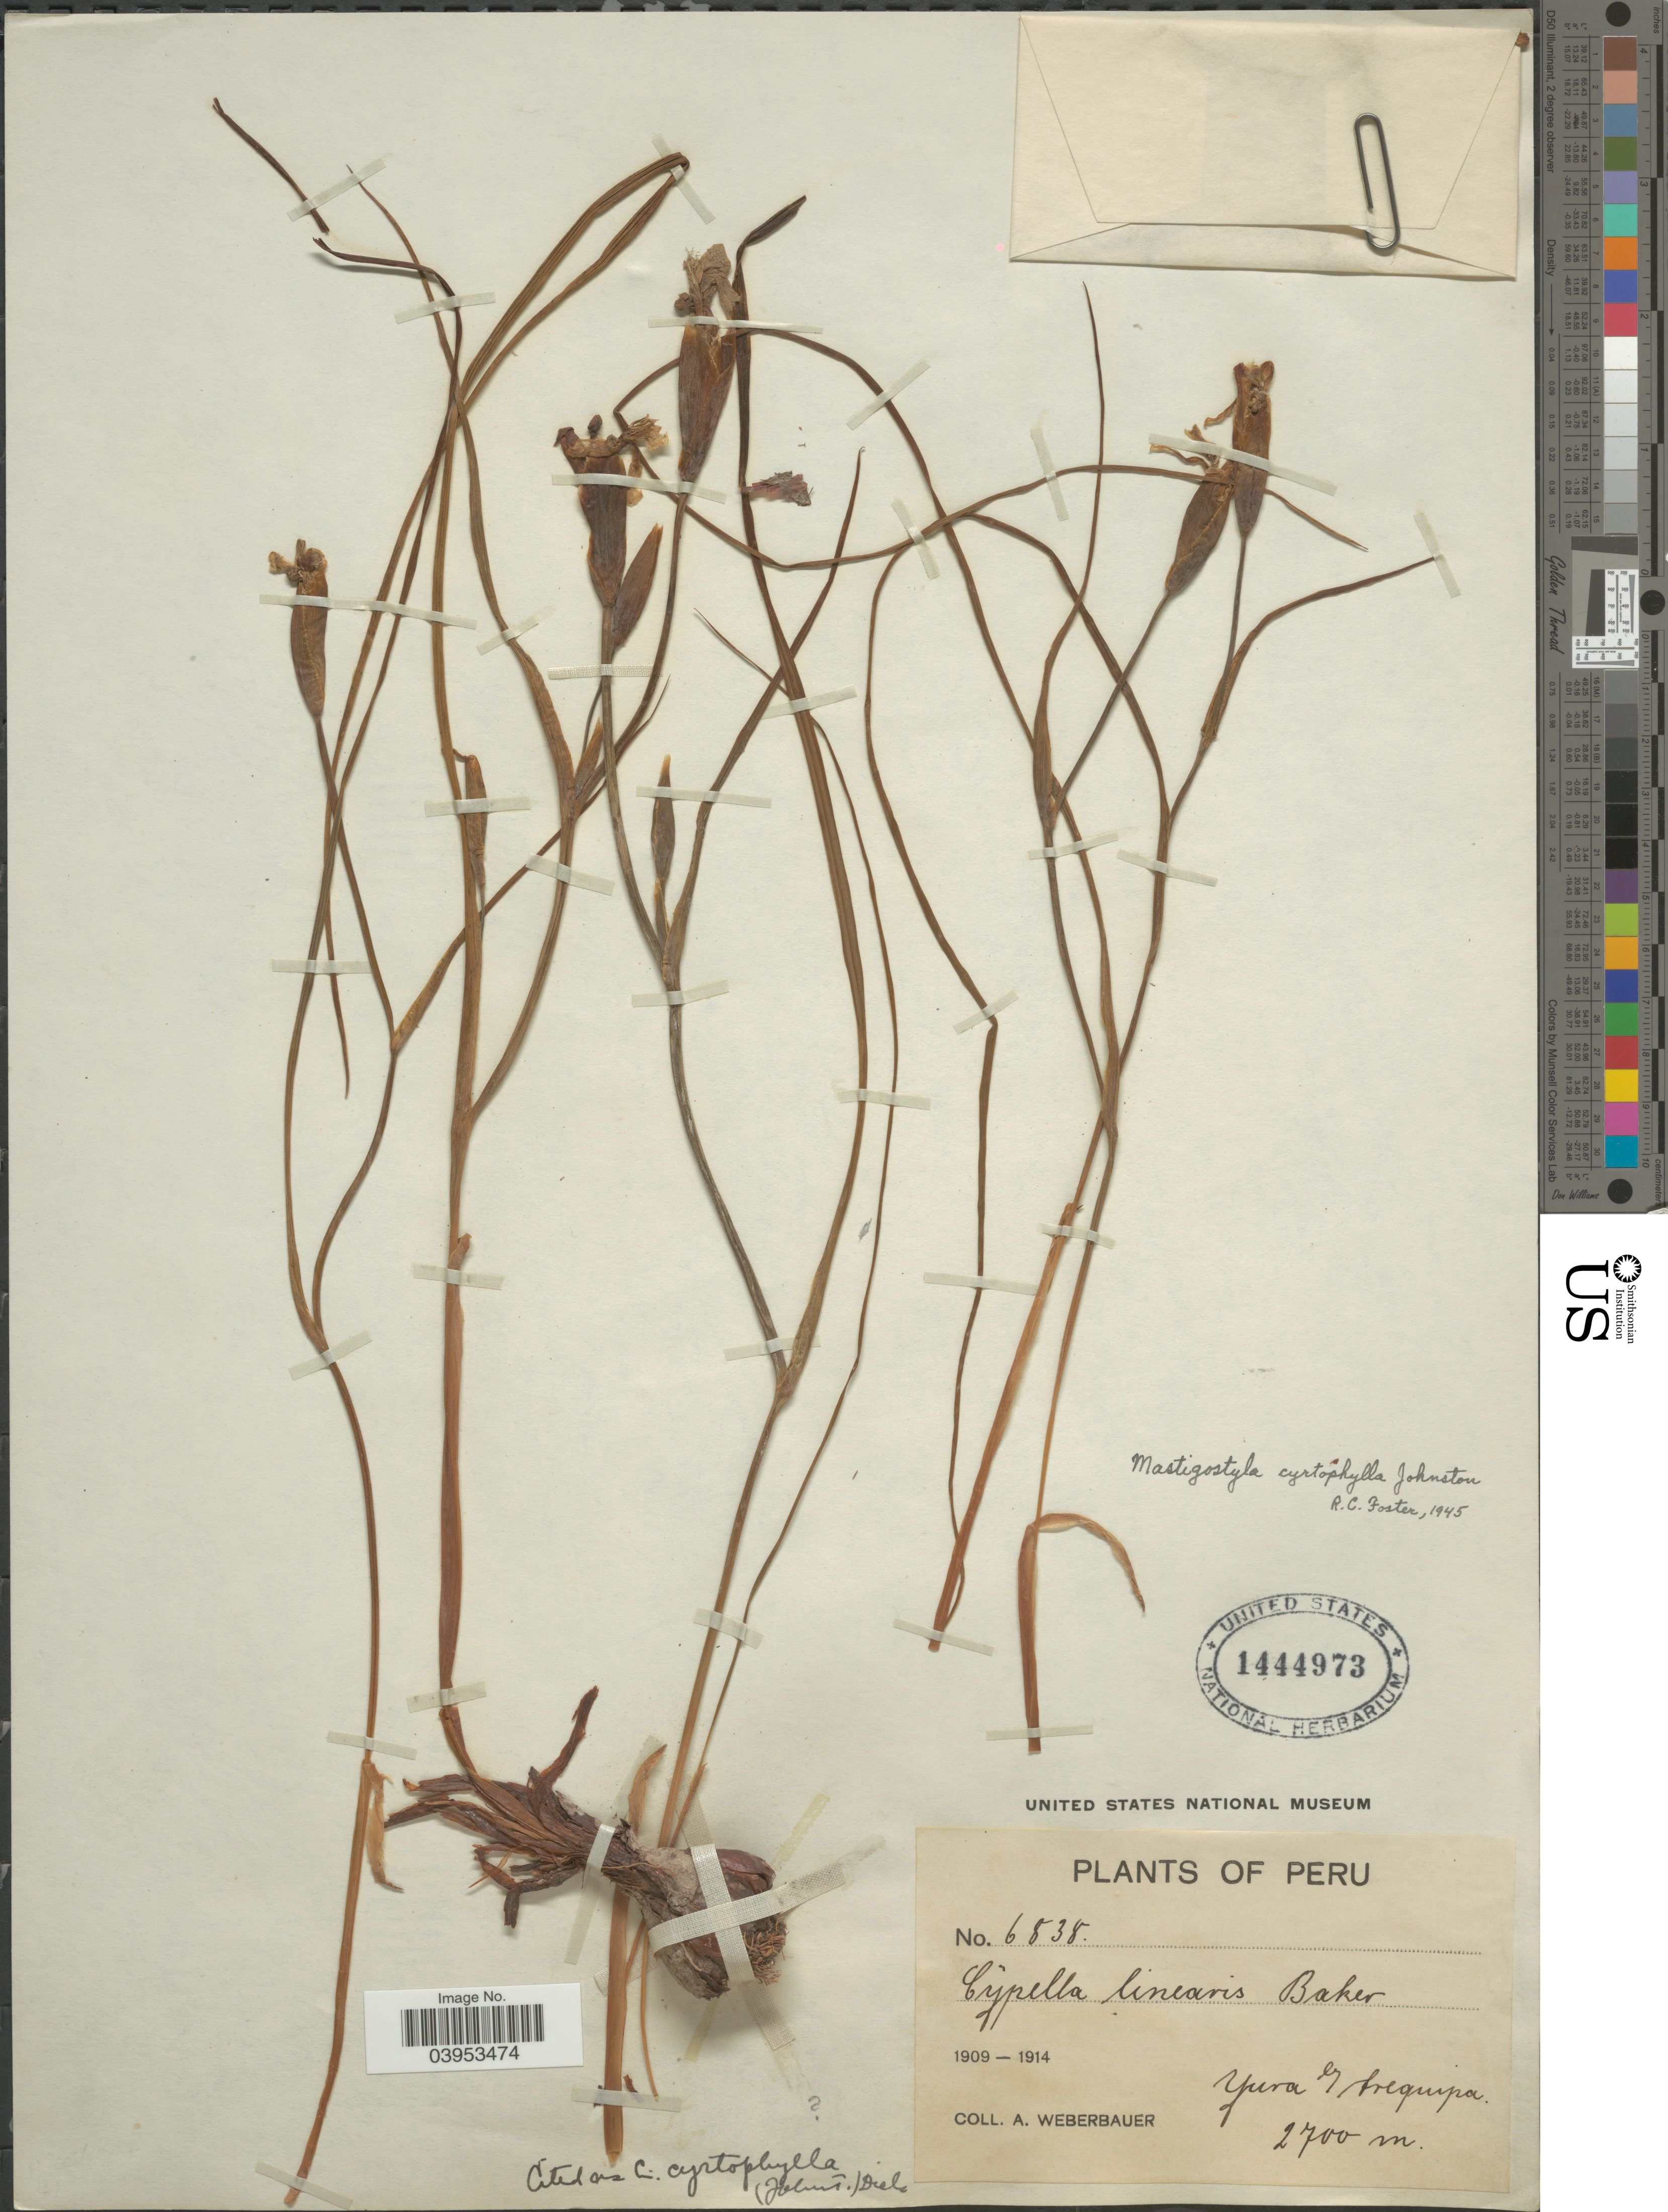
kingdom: Plantae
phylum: Tracheophyta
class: Liliopsida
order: Asparagales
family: Iridaceae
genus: Mastigostyla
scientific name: Mastigostyla cyrtophylla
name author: I.M. Johnst.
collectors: A. Weberbauer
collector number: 6838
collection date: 1909/1914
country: Peru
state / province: Arequipa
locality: Yura y Arequipa.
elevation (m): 2700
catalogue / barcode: US 1444973